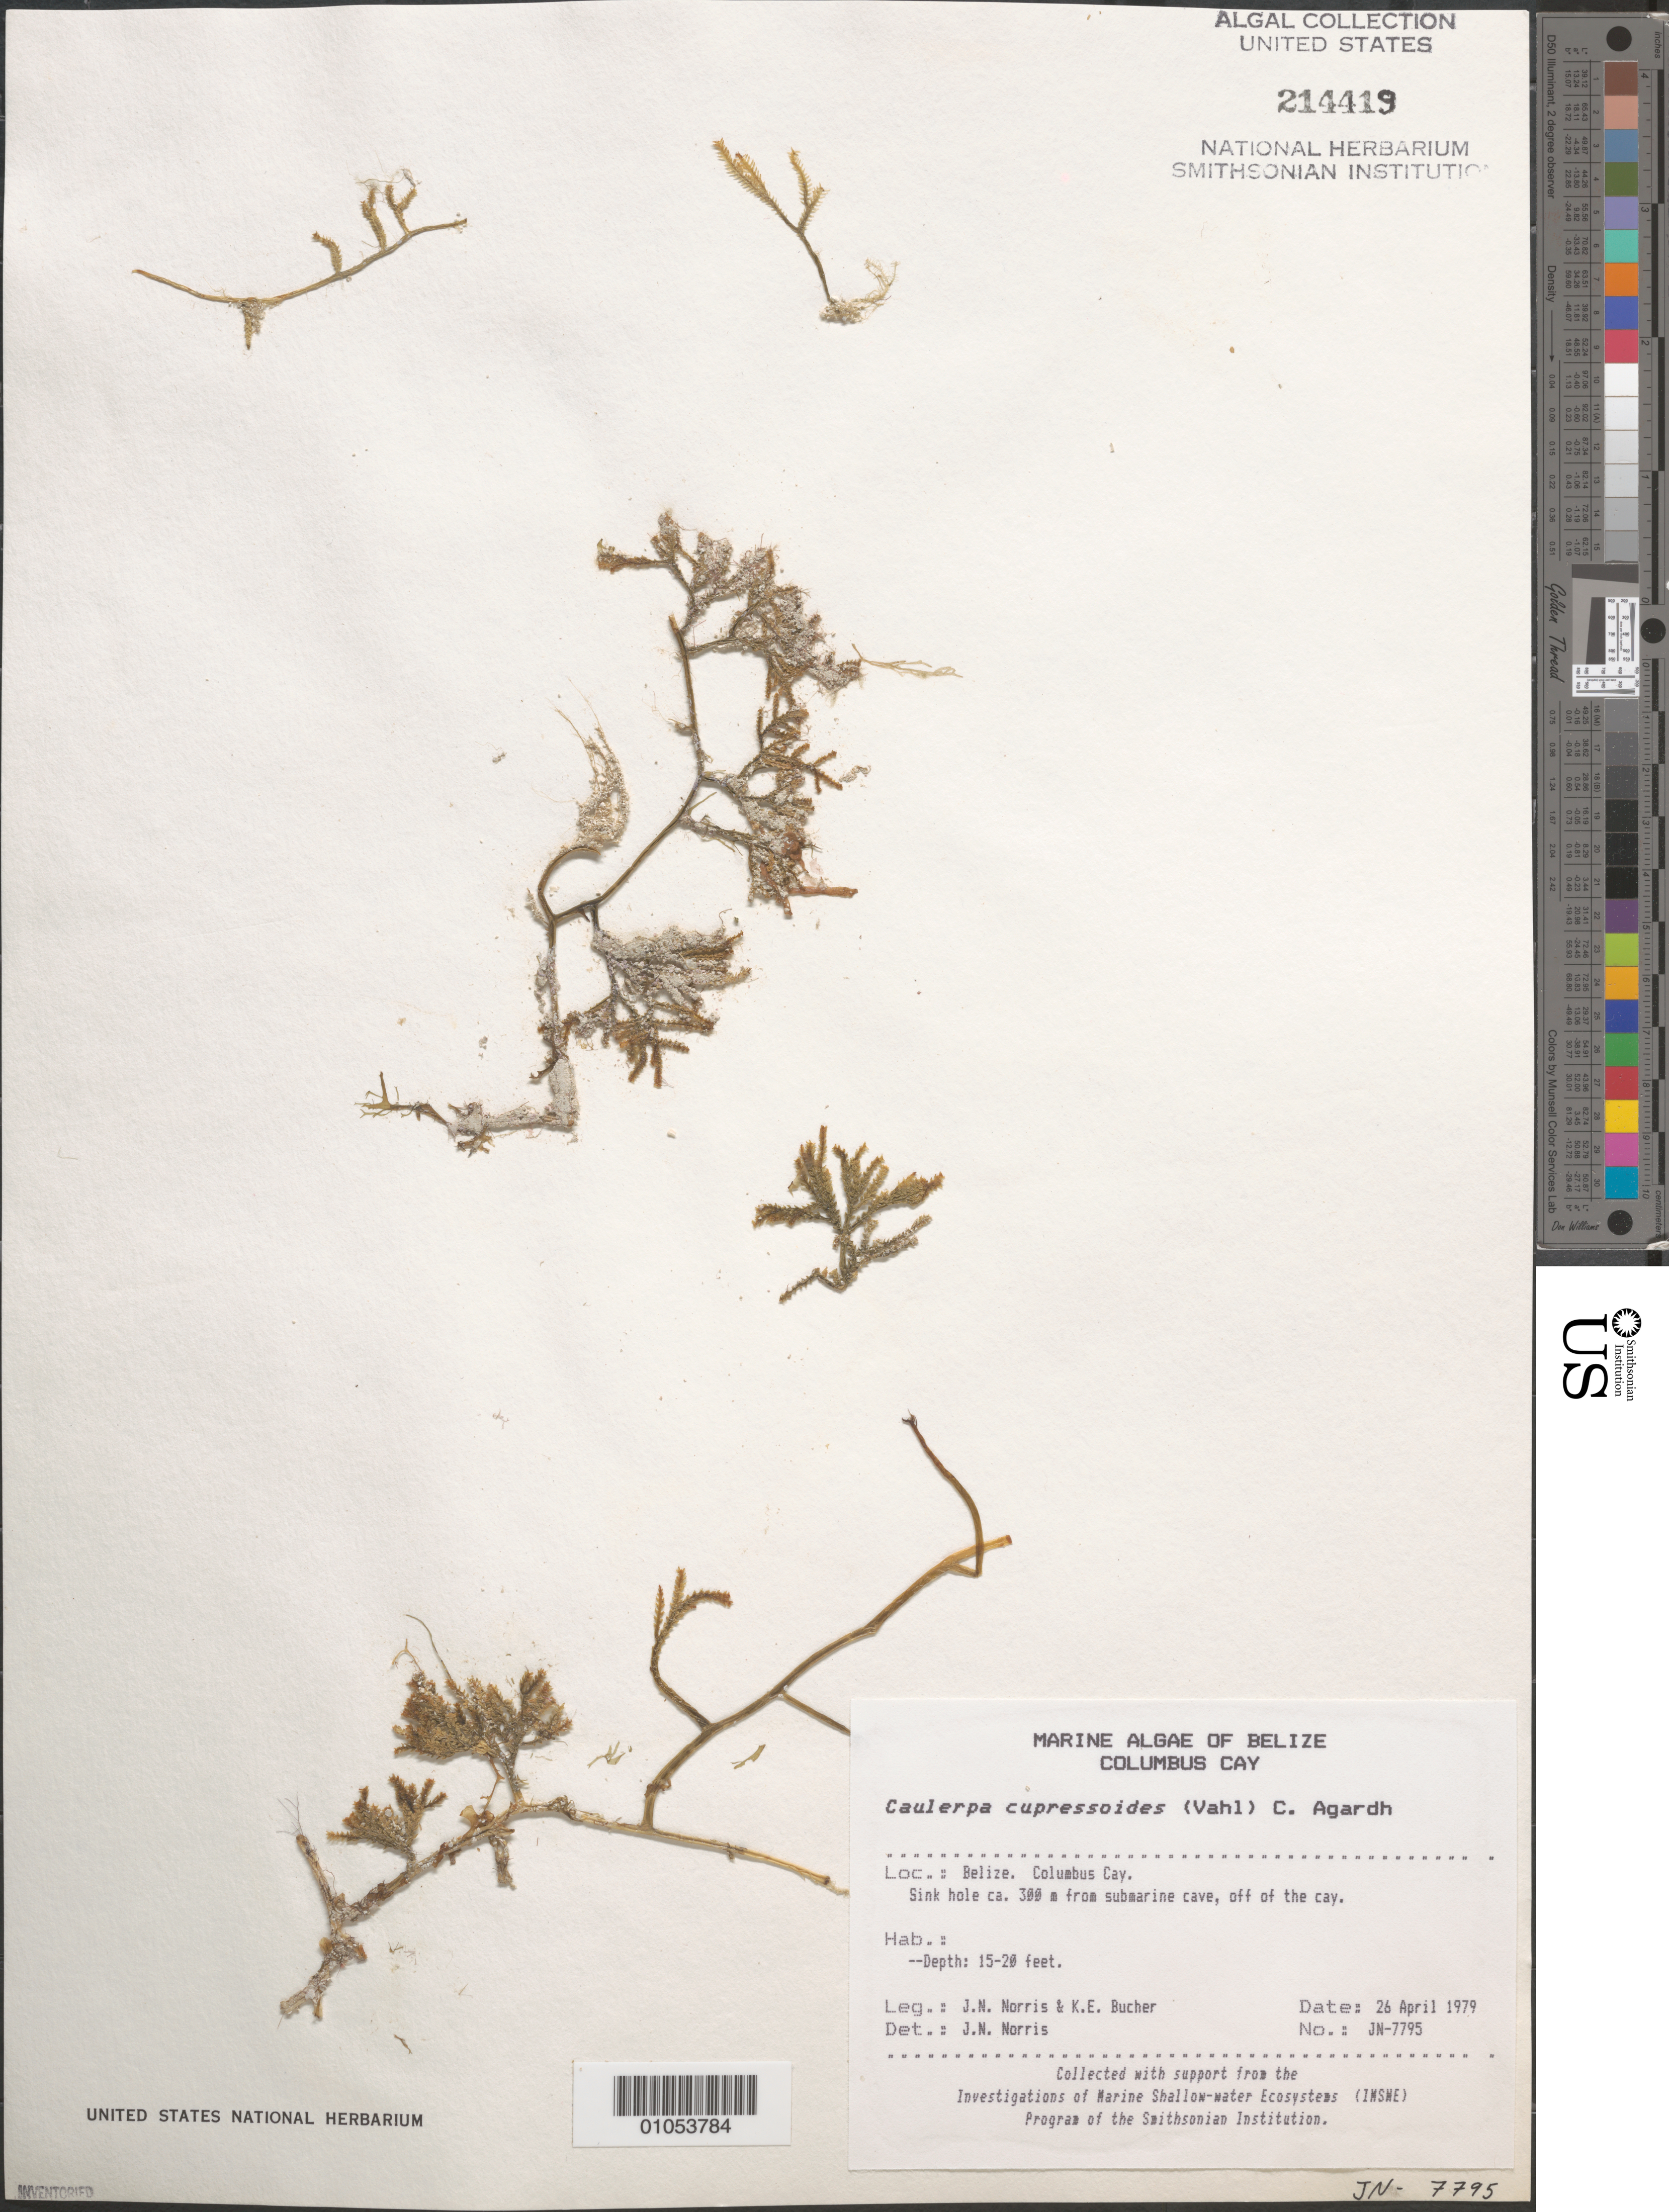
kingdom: Plantae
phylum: Chlorophyta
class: Ulvophyceae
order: Bryopsidales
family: Caulerpaceae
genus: Caulerpa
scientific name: Caulerpa cupressoides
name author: (Vahl) C. Agardh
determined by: Norris, James N.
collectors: J. N. Norris & K. E. Bucher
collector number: JN-7795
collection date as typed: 26 Apr 1979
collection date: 1979-04-26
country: Belize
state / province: Stann Creek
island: Columbus Cay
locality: Sink hole ca. 300 m from submarine cave, off of the cay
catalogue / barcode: US 214419